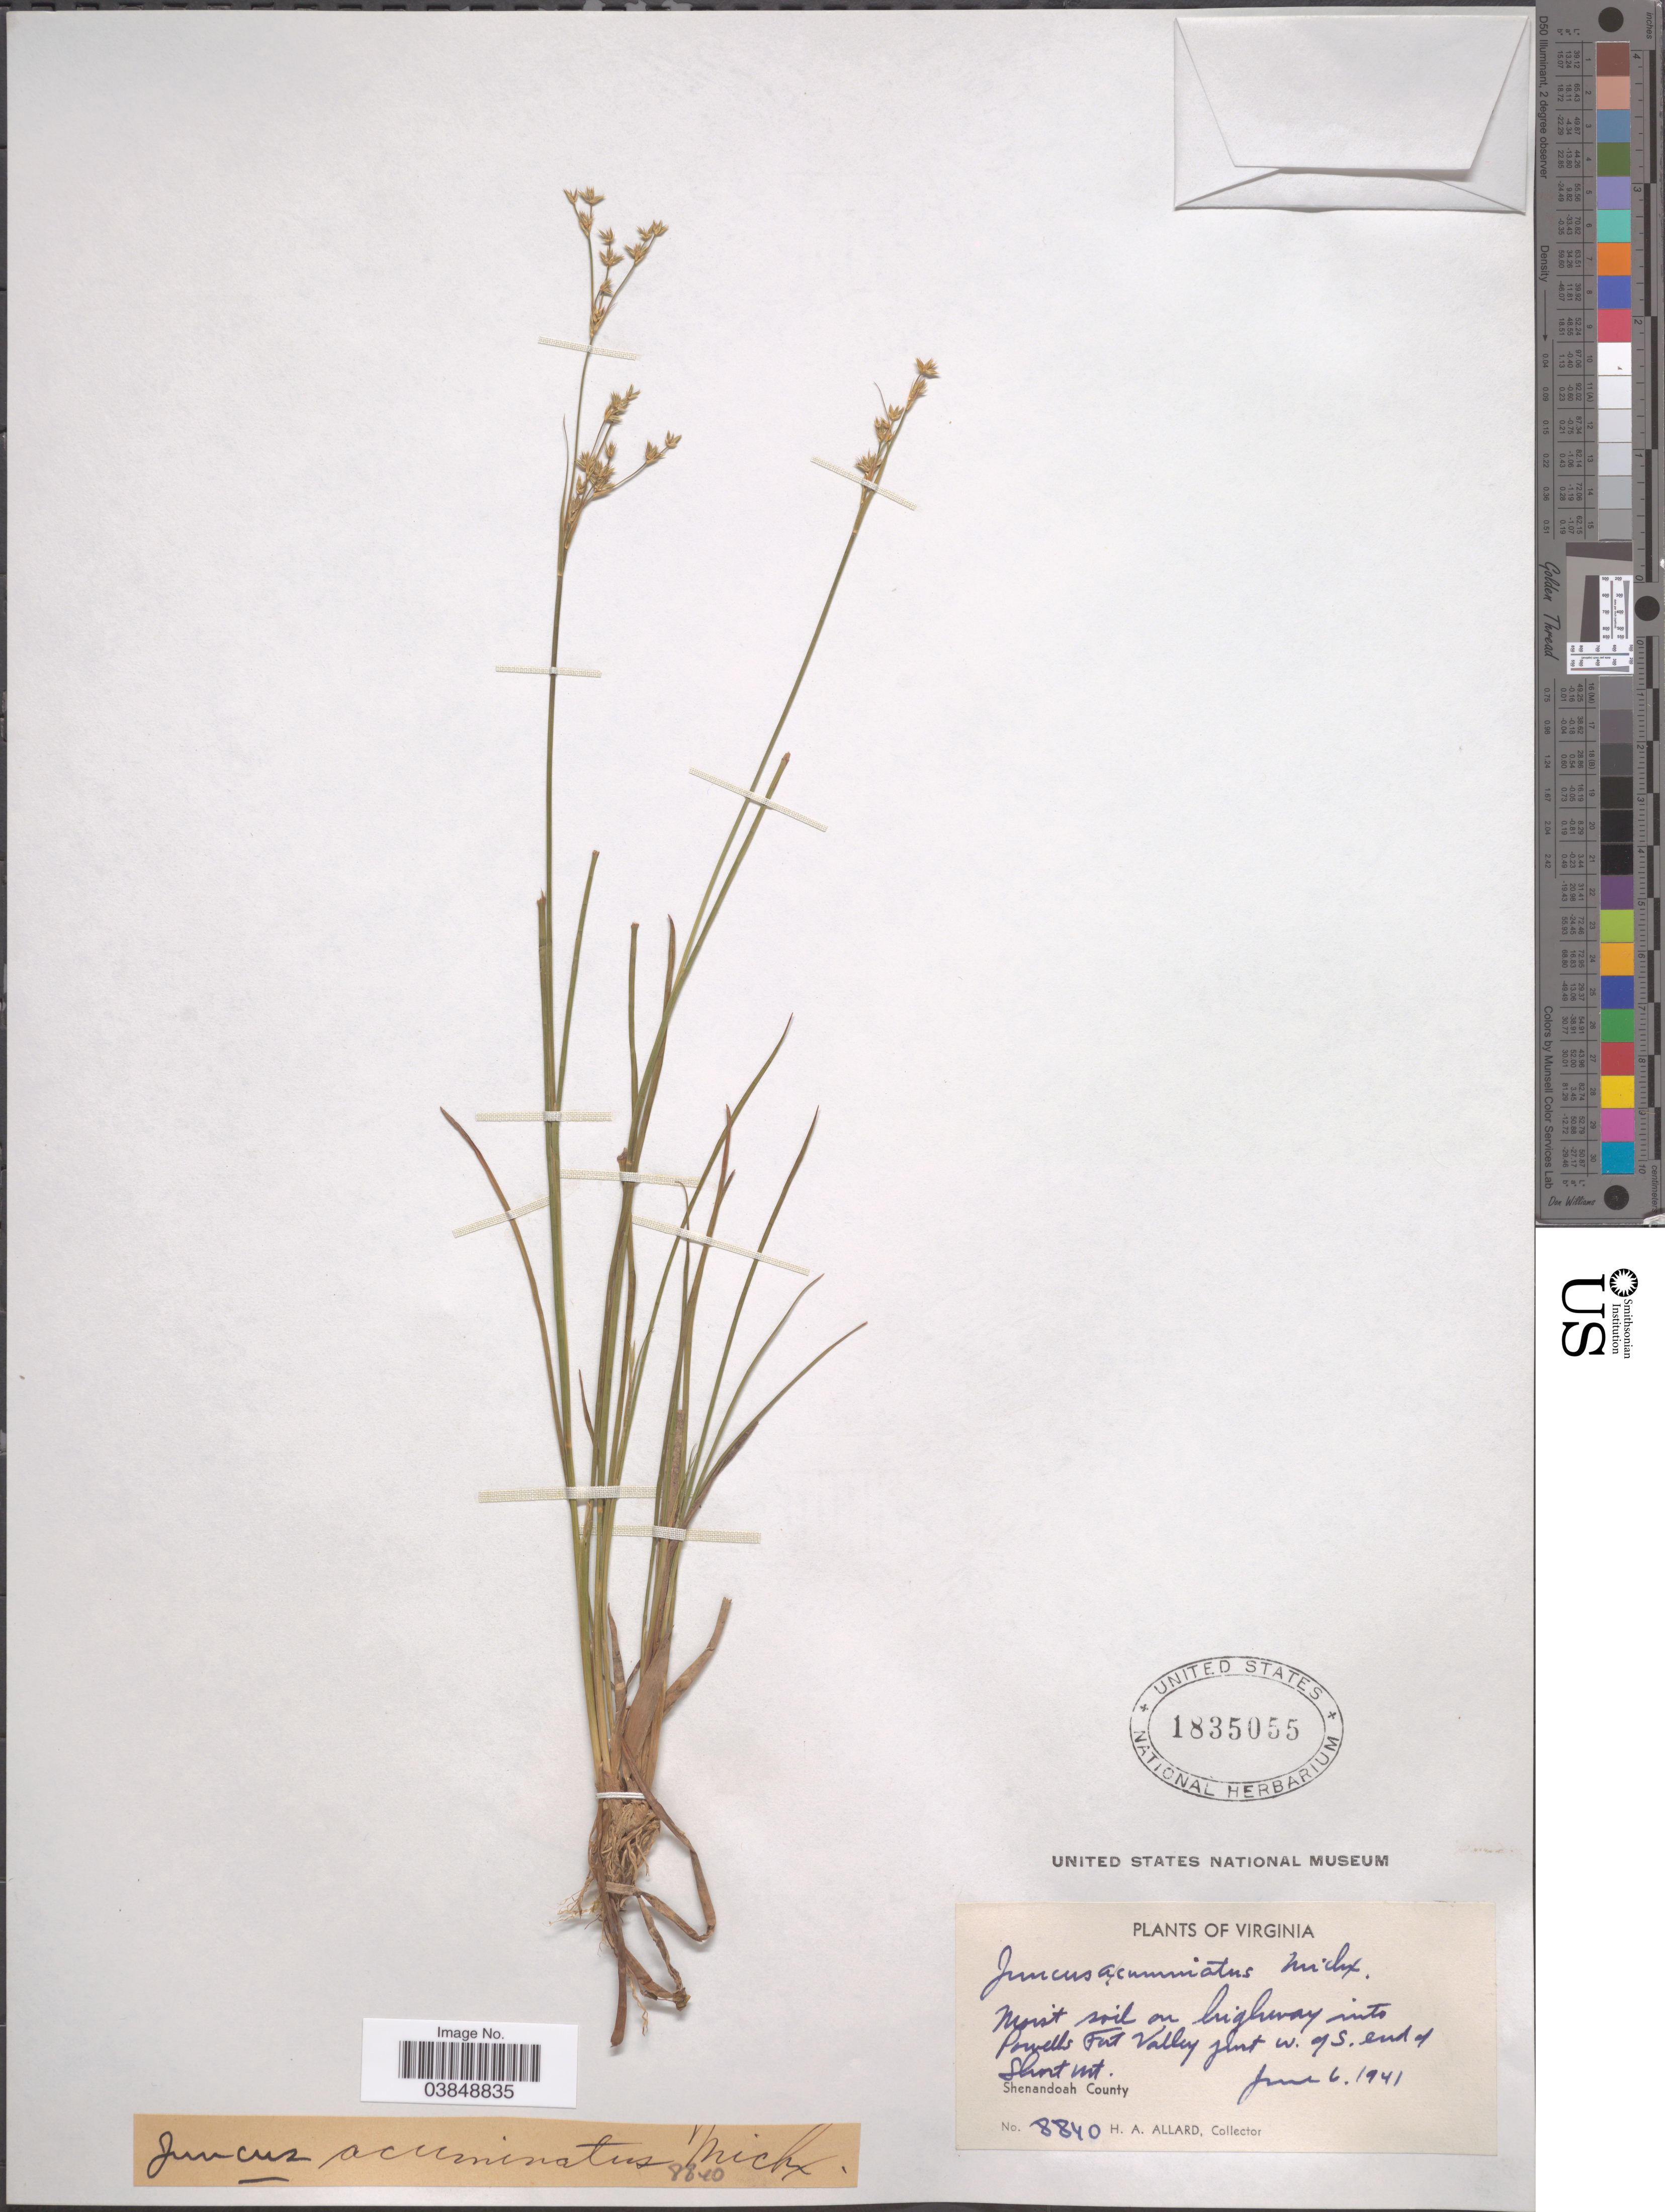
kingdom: Plantae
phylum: Tracheophyta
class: Liliopsida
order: Poales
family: Juncaceae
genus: Juncus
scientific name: Juncus acuminatus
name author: Michx.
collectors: H. A. Allard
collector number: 8840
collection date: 1941-06-06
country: United States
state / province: Virginia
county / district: Shenandoah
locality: On highway into Powells Fort Valley just w. of S. end of Short mt. Shenandoah County.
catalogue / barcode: US 1835055